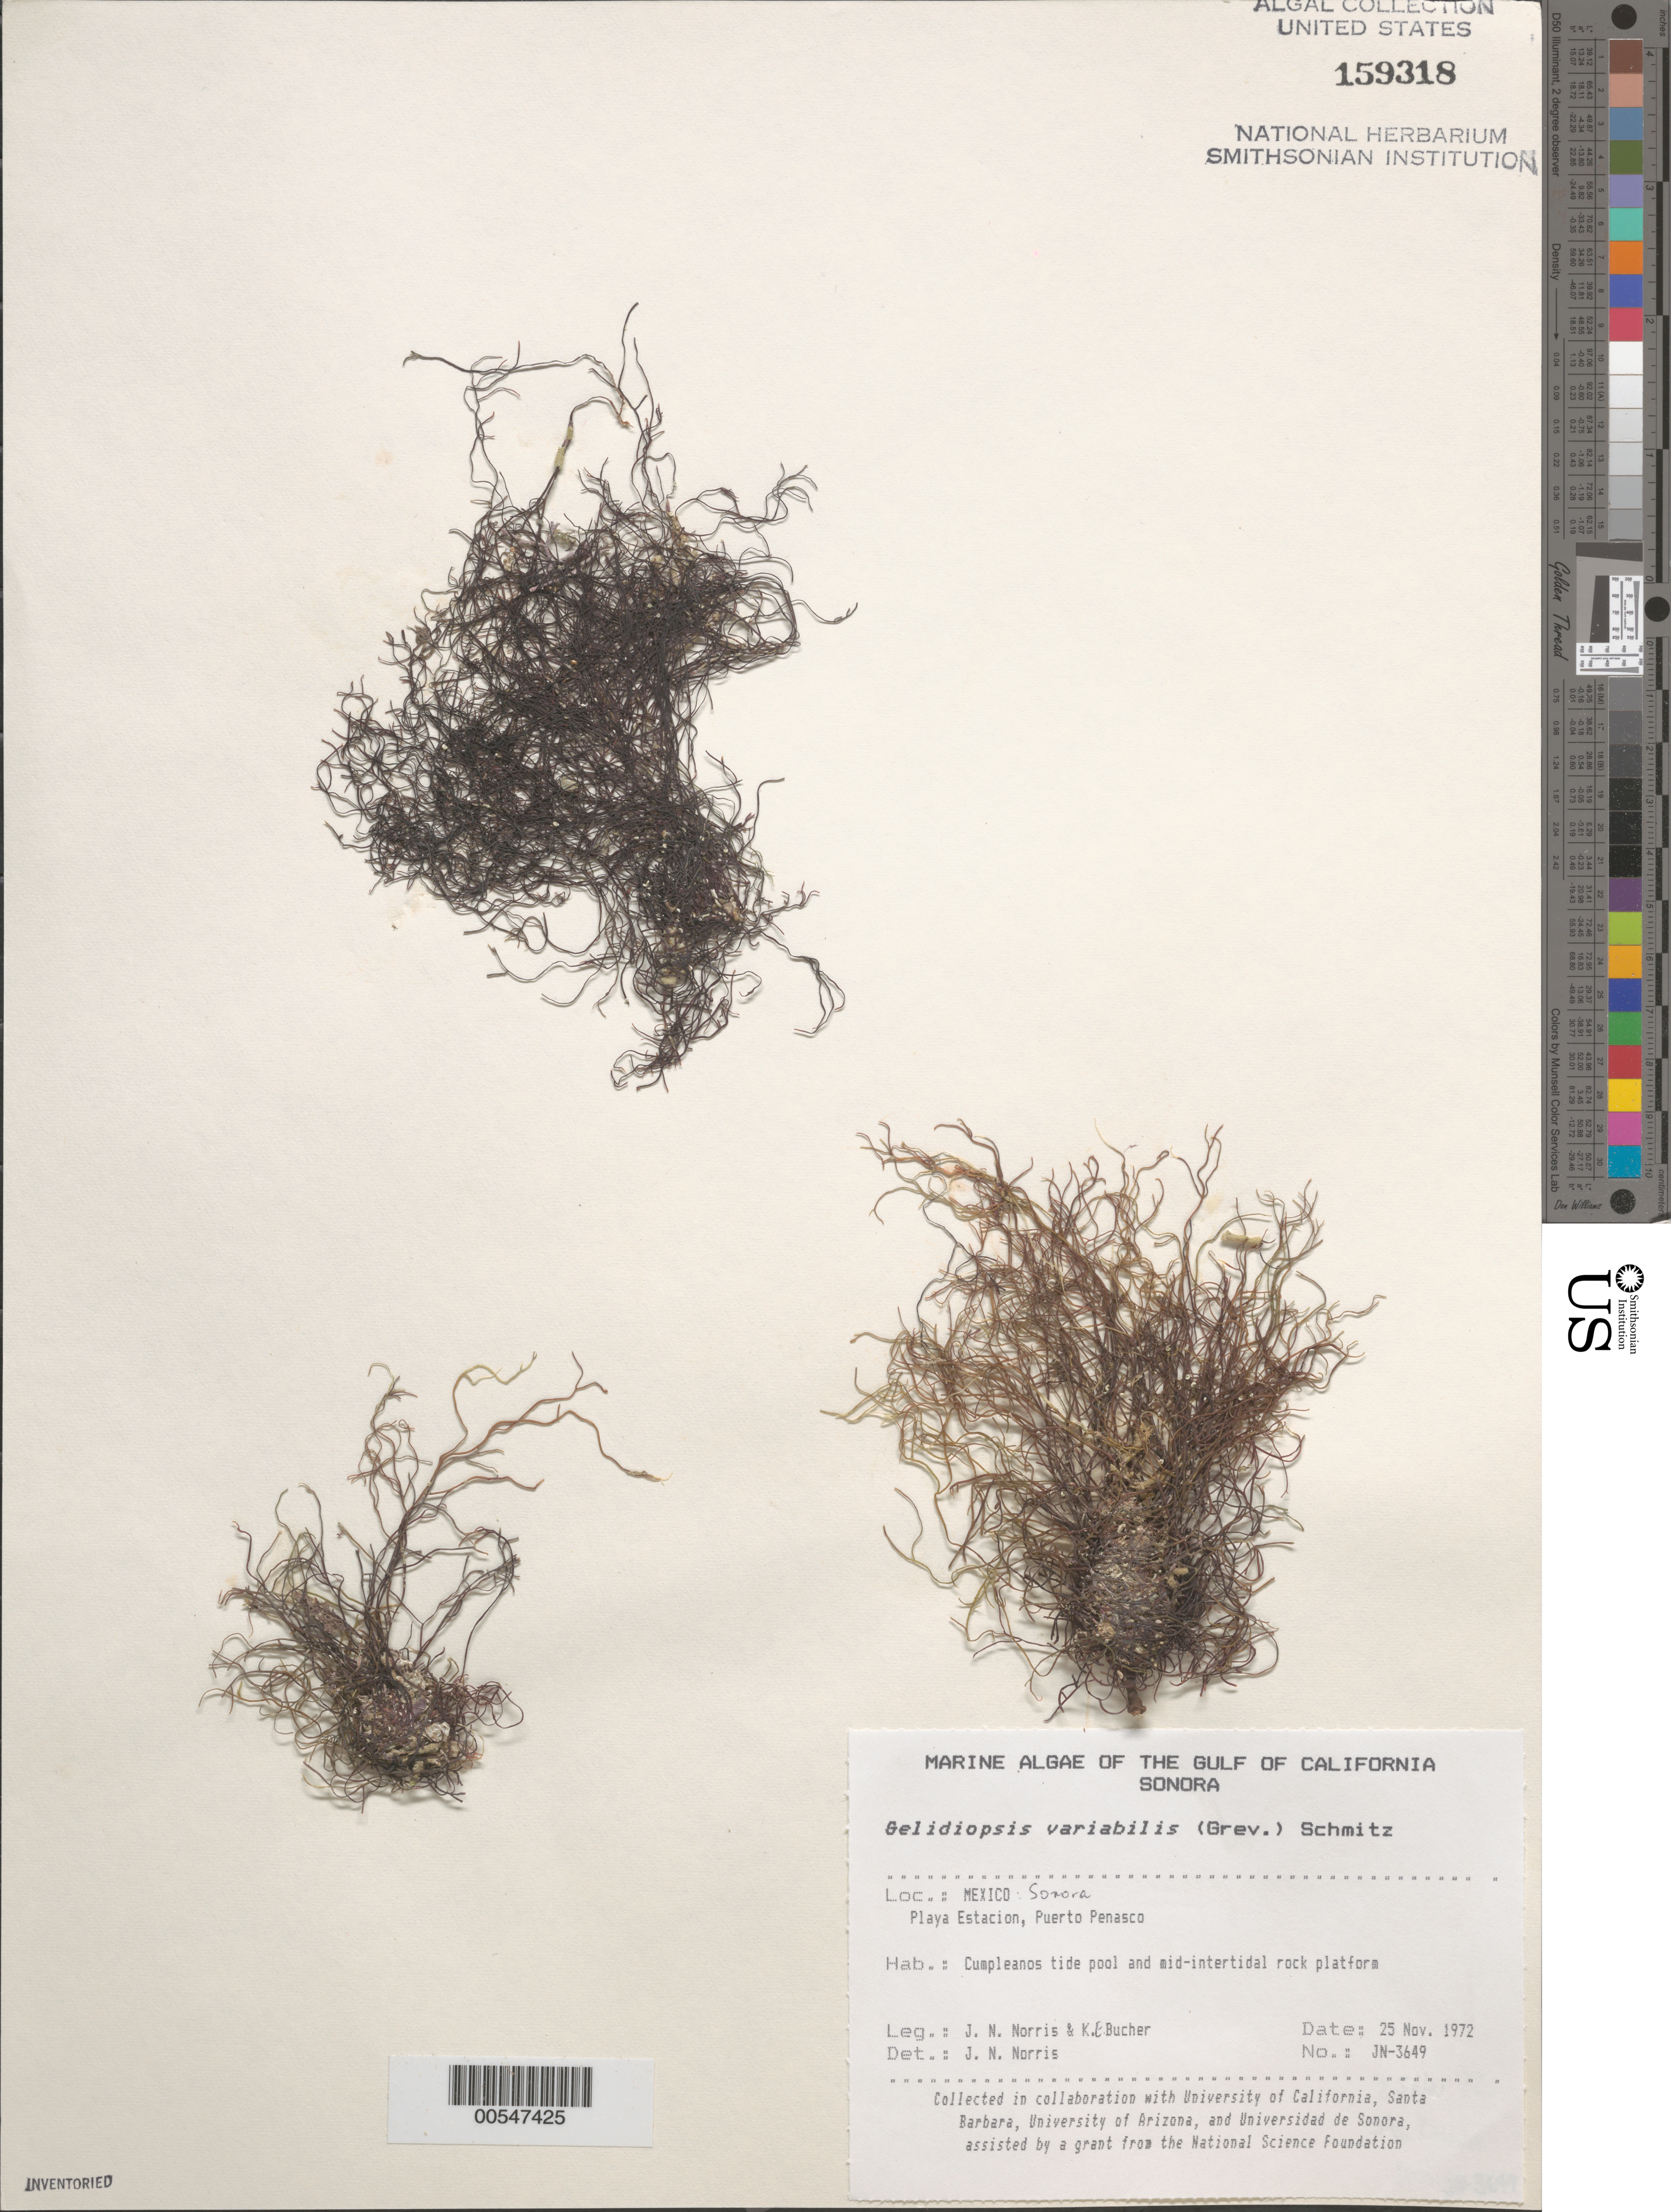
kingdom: Plantae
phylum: Rhodophyta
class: Florideophyceae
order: Rhodymeniales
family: Lomentariaceae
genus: Ceratodictyon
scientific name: Ceratodictyon variabile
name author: (J. Agardh) R.E. Norris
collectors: J. N. Norris & K. E. Bucher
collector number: JN-3649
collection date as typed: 25 Nov 1972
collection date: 1972-11-25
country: Mexico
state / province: Sonora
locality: Playa Estacion, Puerto Penasco, Cumpleanos tide pool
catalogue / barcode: US 159318